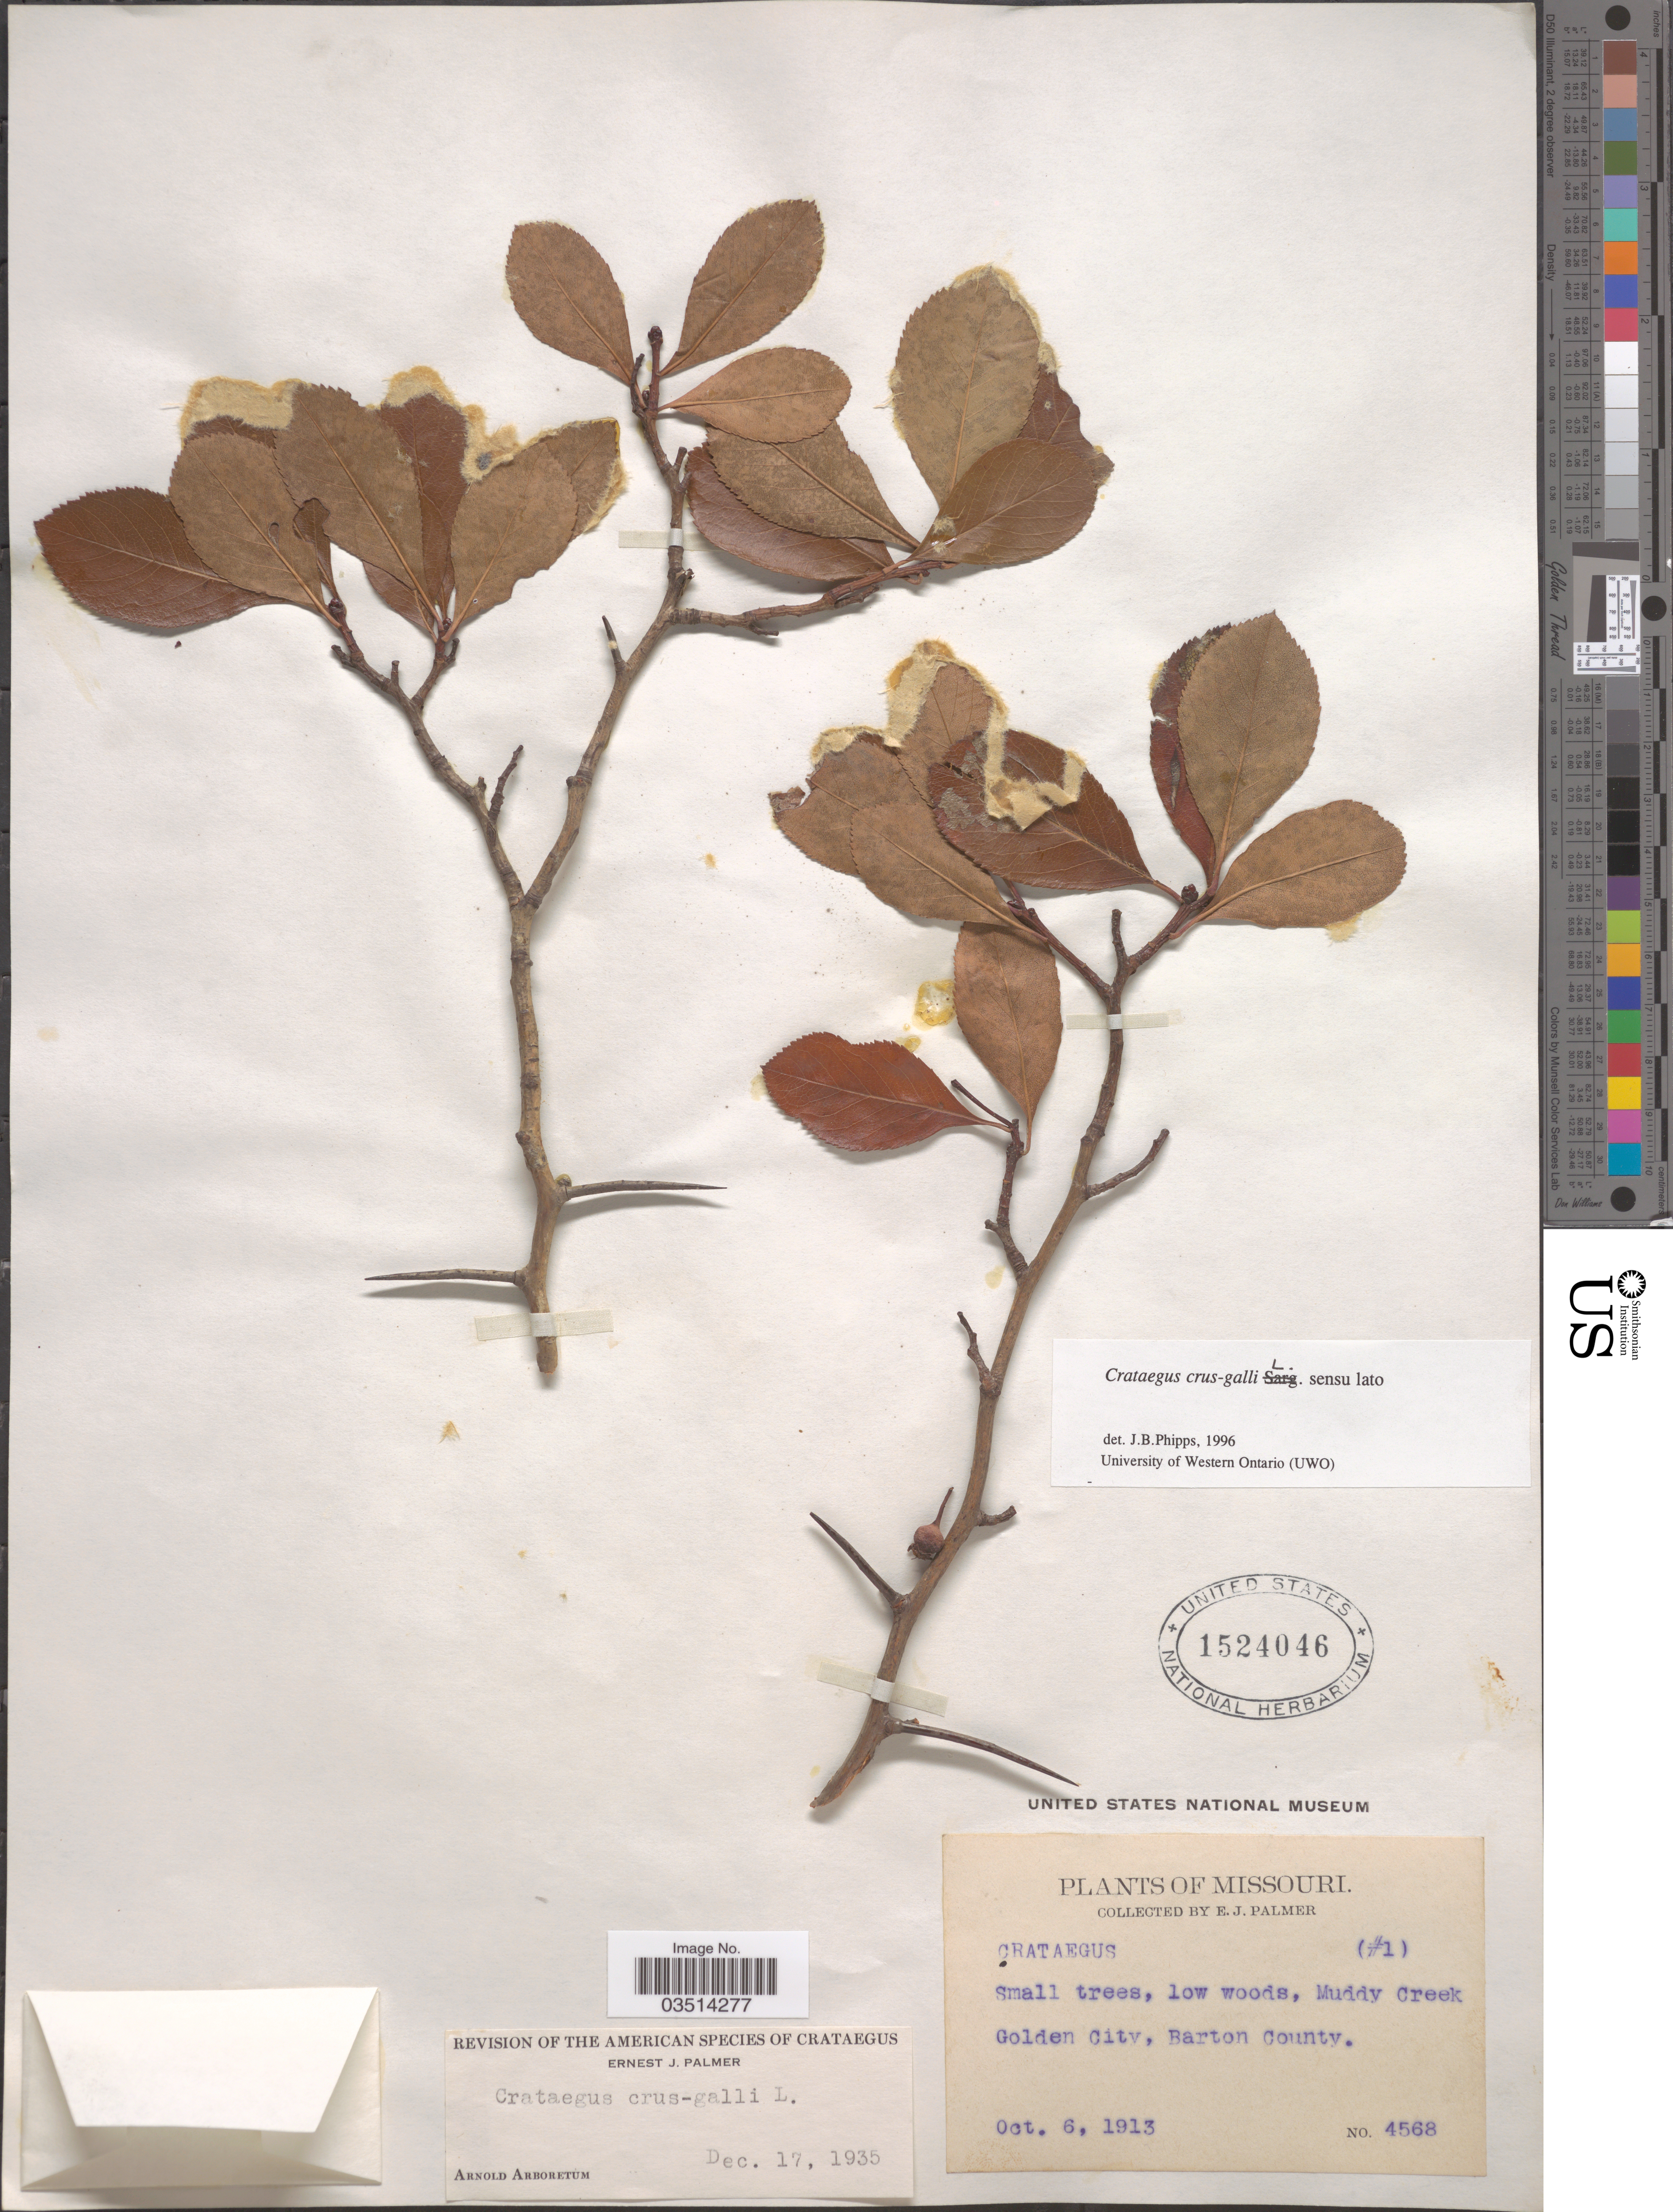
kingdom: Plantae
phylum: Tracheophyta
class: Magnoliopsida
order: Rosales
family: Rosaceae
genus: Crataegus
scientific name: Crataegus crus-galli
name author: L.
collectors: E. J. Palmer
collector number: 4568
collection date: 1913-10-06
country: United States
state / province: Missouri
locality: Golden City, Barton County.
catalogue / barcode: US 1524046